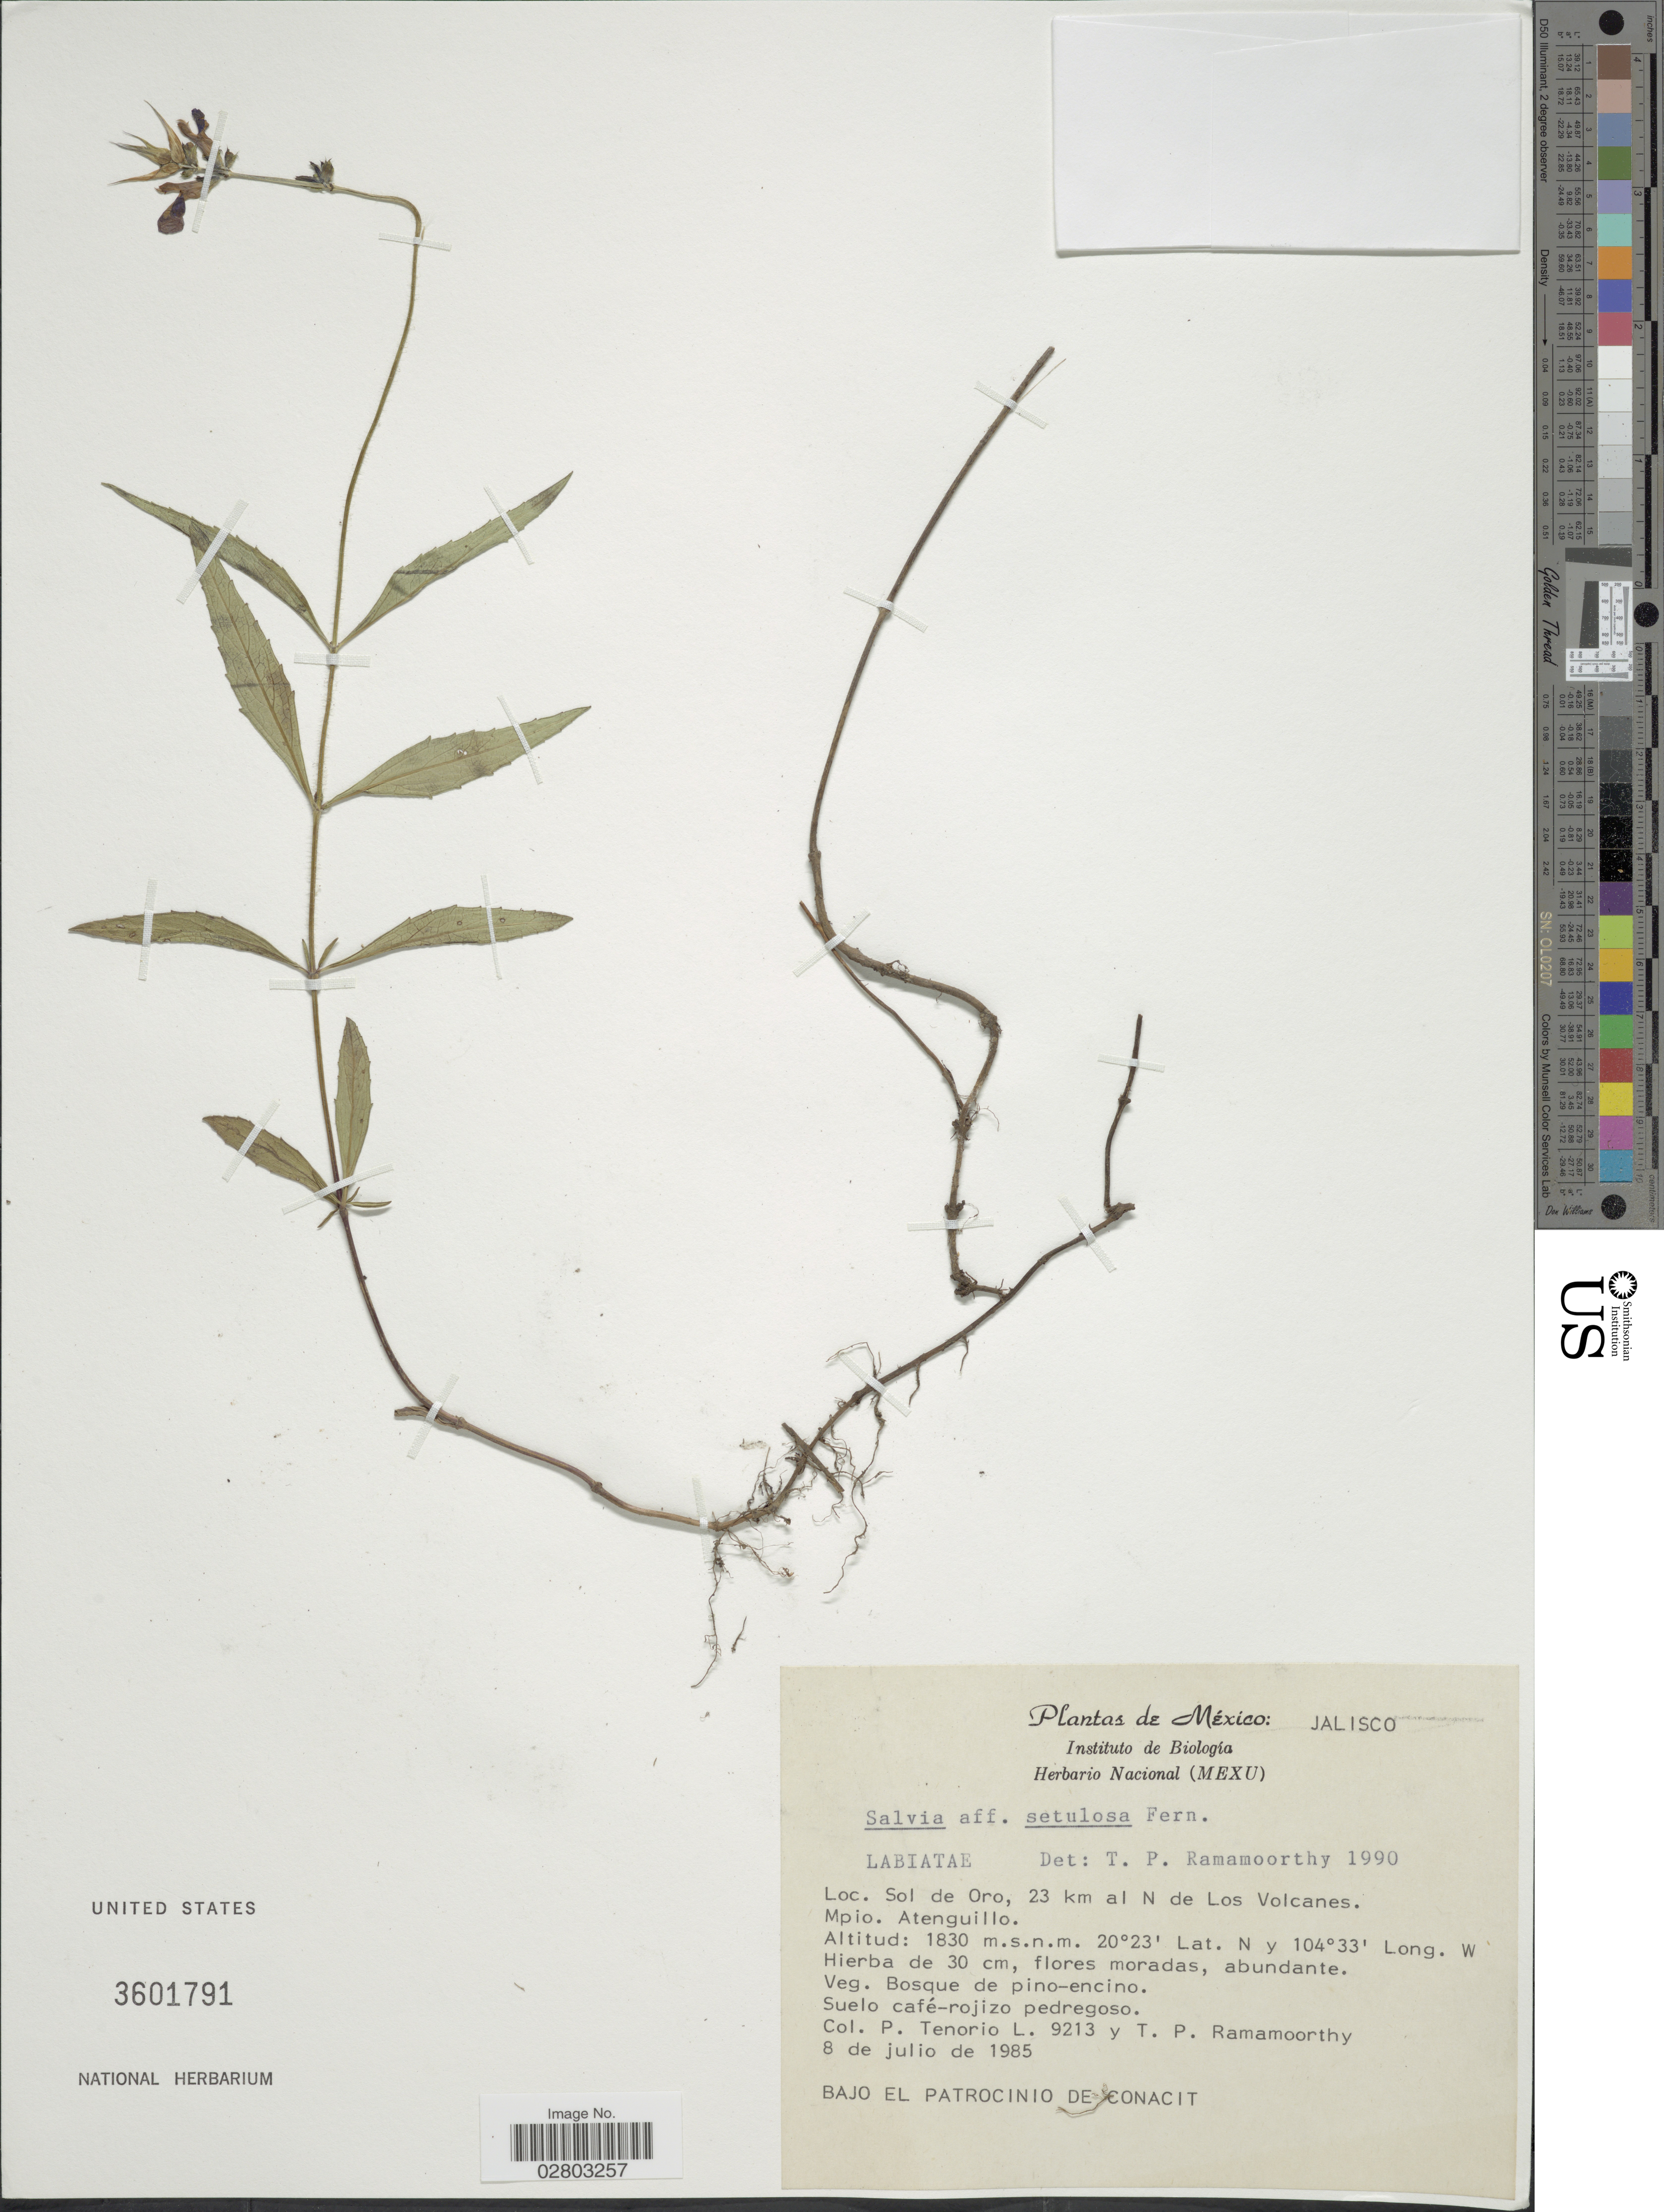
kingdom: Plantae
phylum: Tracheophyta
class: Magnoliopsida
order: Lamiales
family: Lamiaceae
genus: Salvia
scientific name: Salvia setulosa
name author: Fernald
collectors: P. Tenorio L. & T. P. Ramamoorthy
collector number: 9213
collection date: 1985-07-08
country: Mexico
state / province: Jalisco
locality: Sol de Oro, 23 km al N de Los Volcanes, Mpio. Atenguillo.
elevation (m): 1830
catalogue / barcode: US 3601791